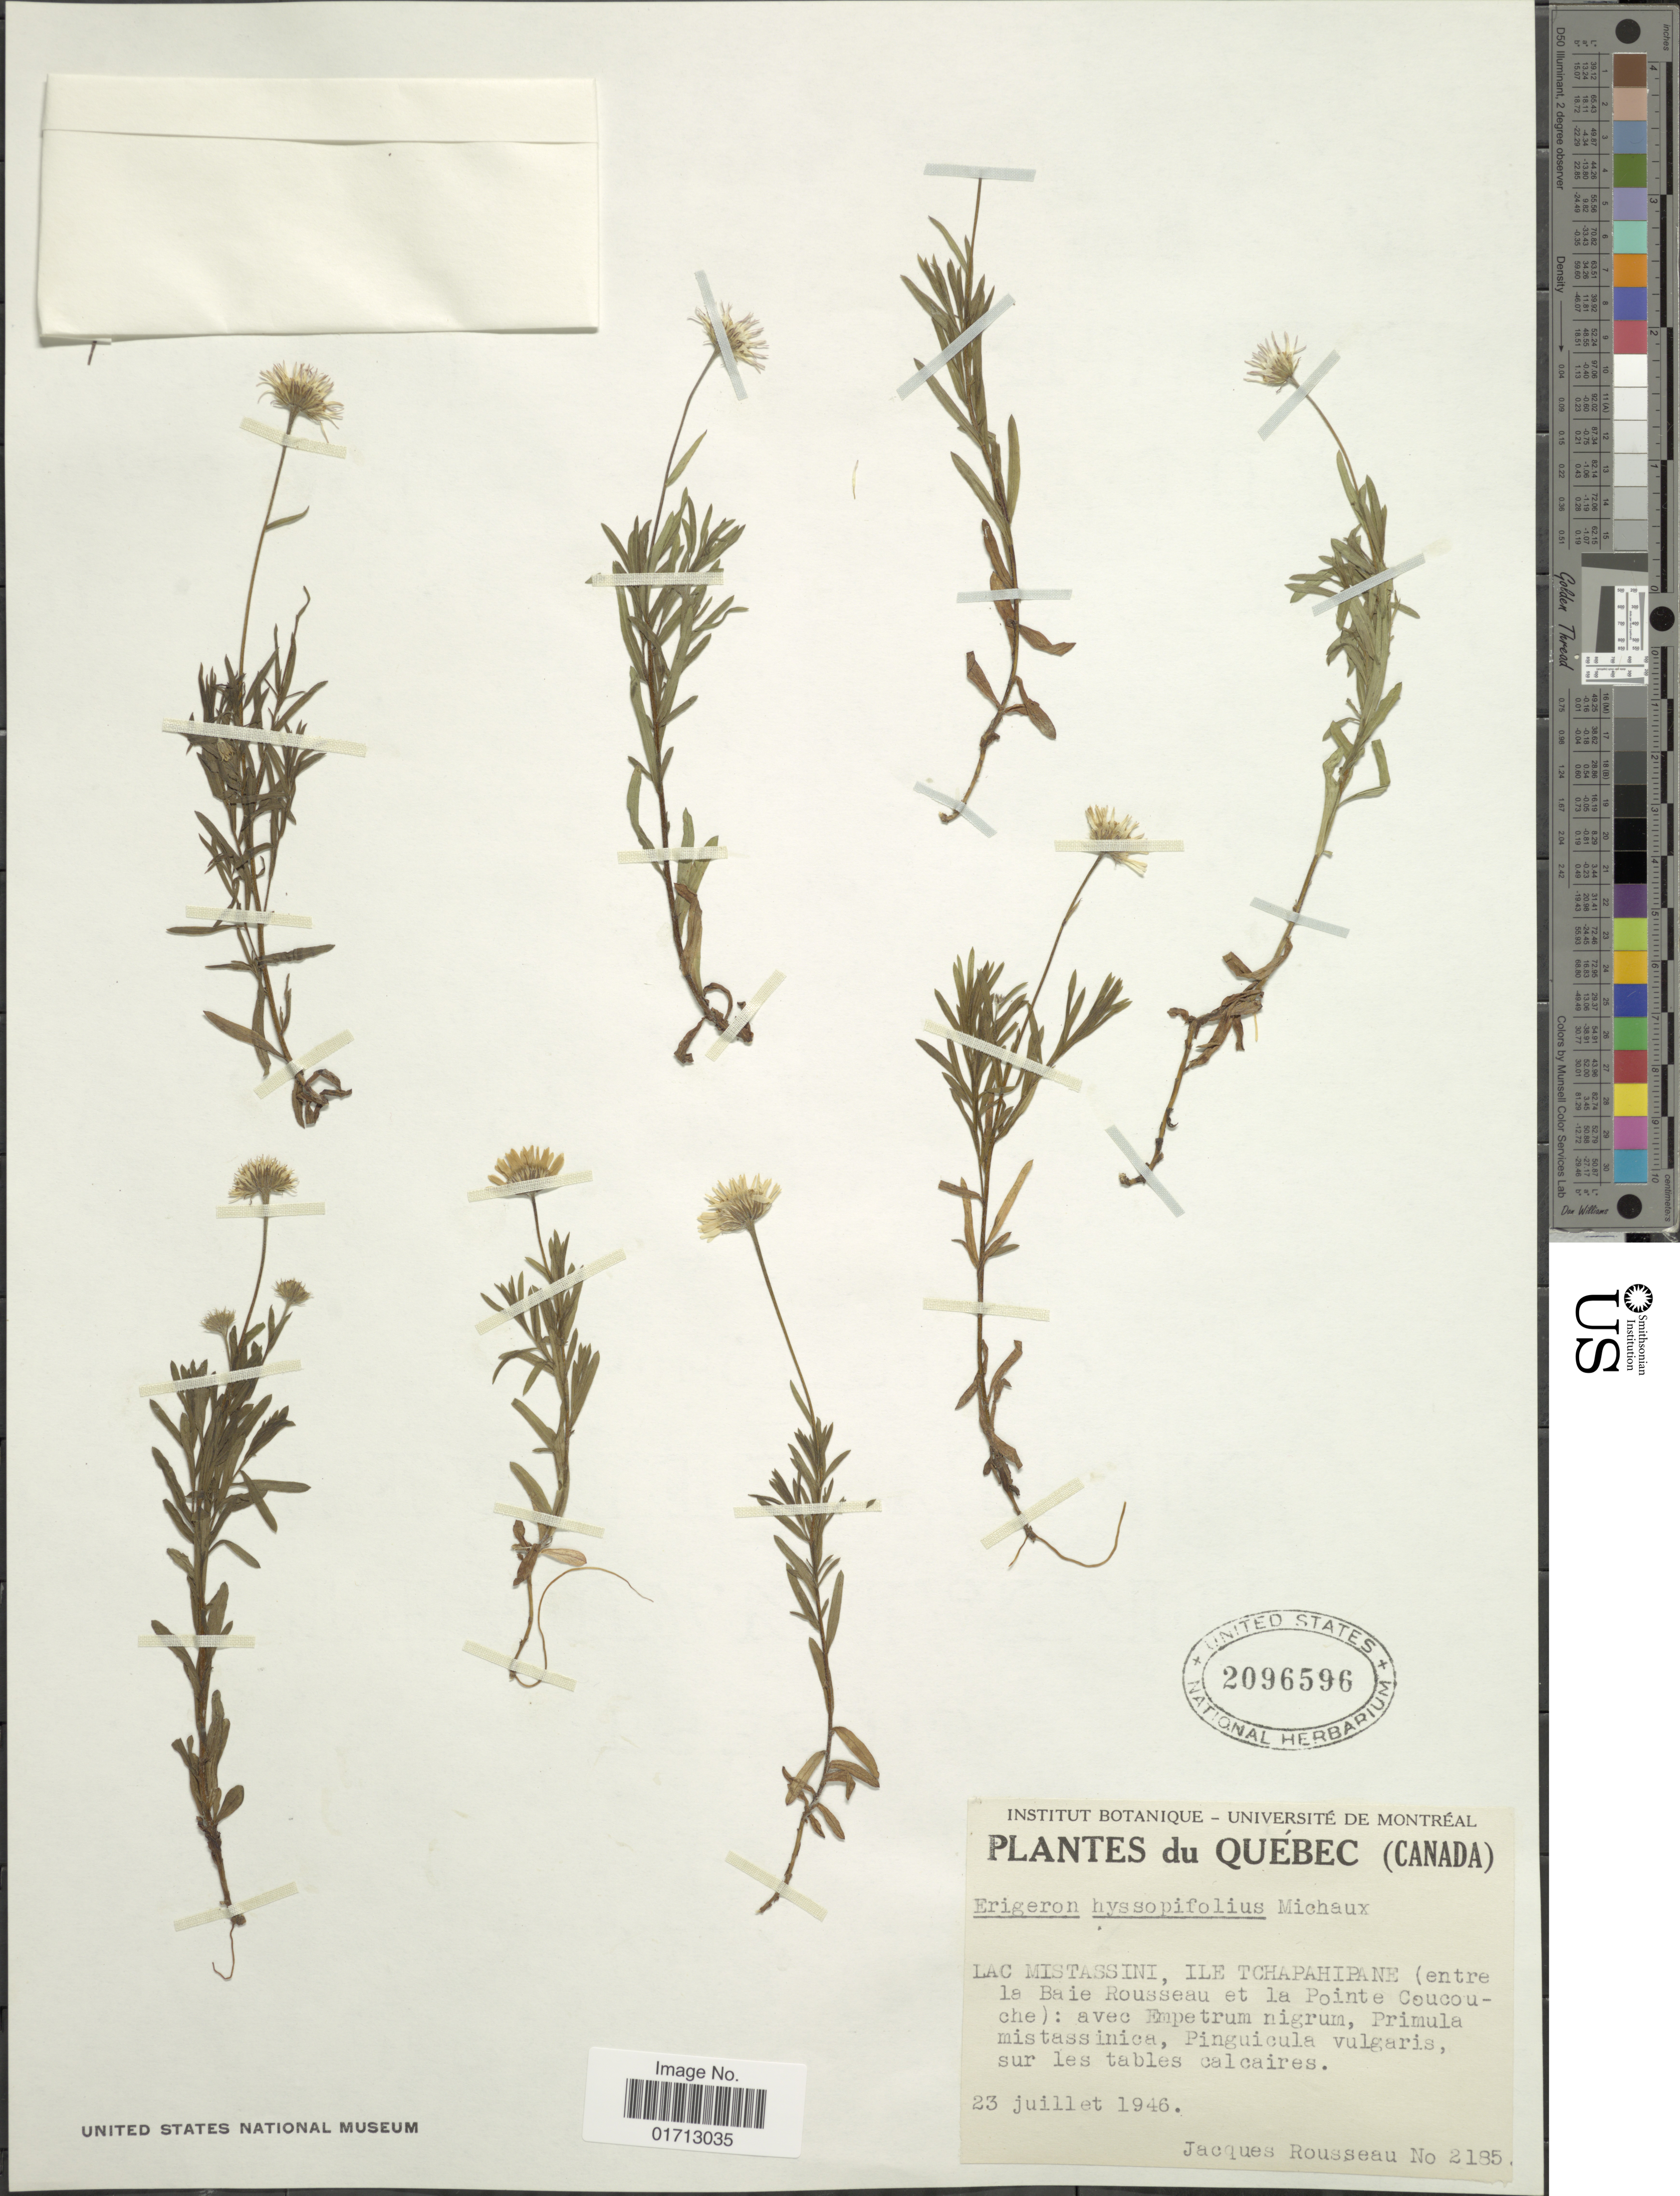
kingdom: Plantae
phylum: Tracheophyta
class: Magnoliopsida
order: Asterales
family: Asteraceae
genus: Erigeron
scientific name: Erigeron hyssopifolius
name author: Michx.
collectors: J. Rousseau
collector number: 2185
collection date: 1946-07-23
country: Canada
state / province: Quebec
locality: Lac Mistassini, Ile Tchapahipane (entre la Baie Rousseau et la Pointe Coucouche).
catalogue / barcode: US 2096596